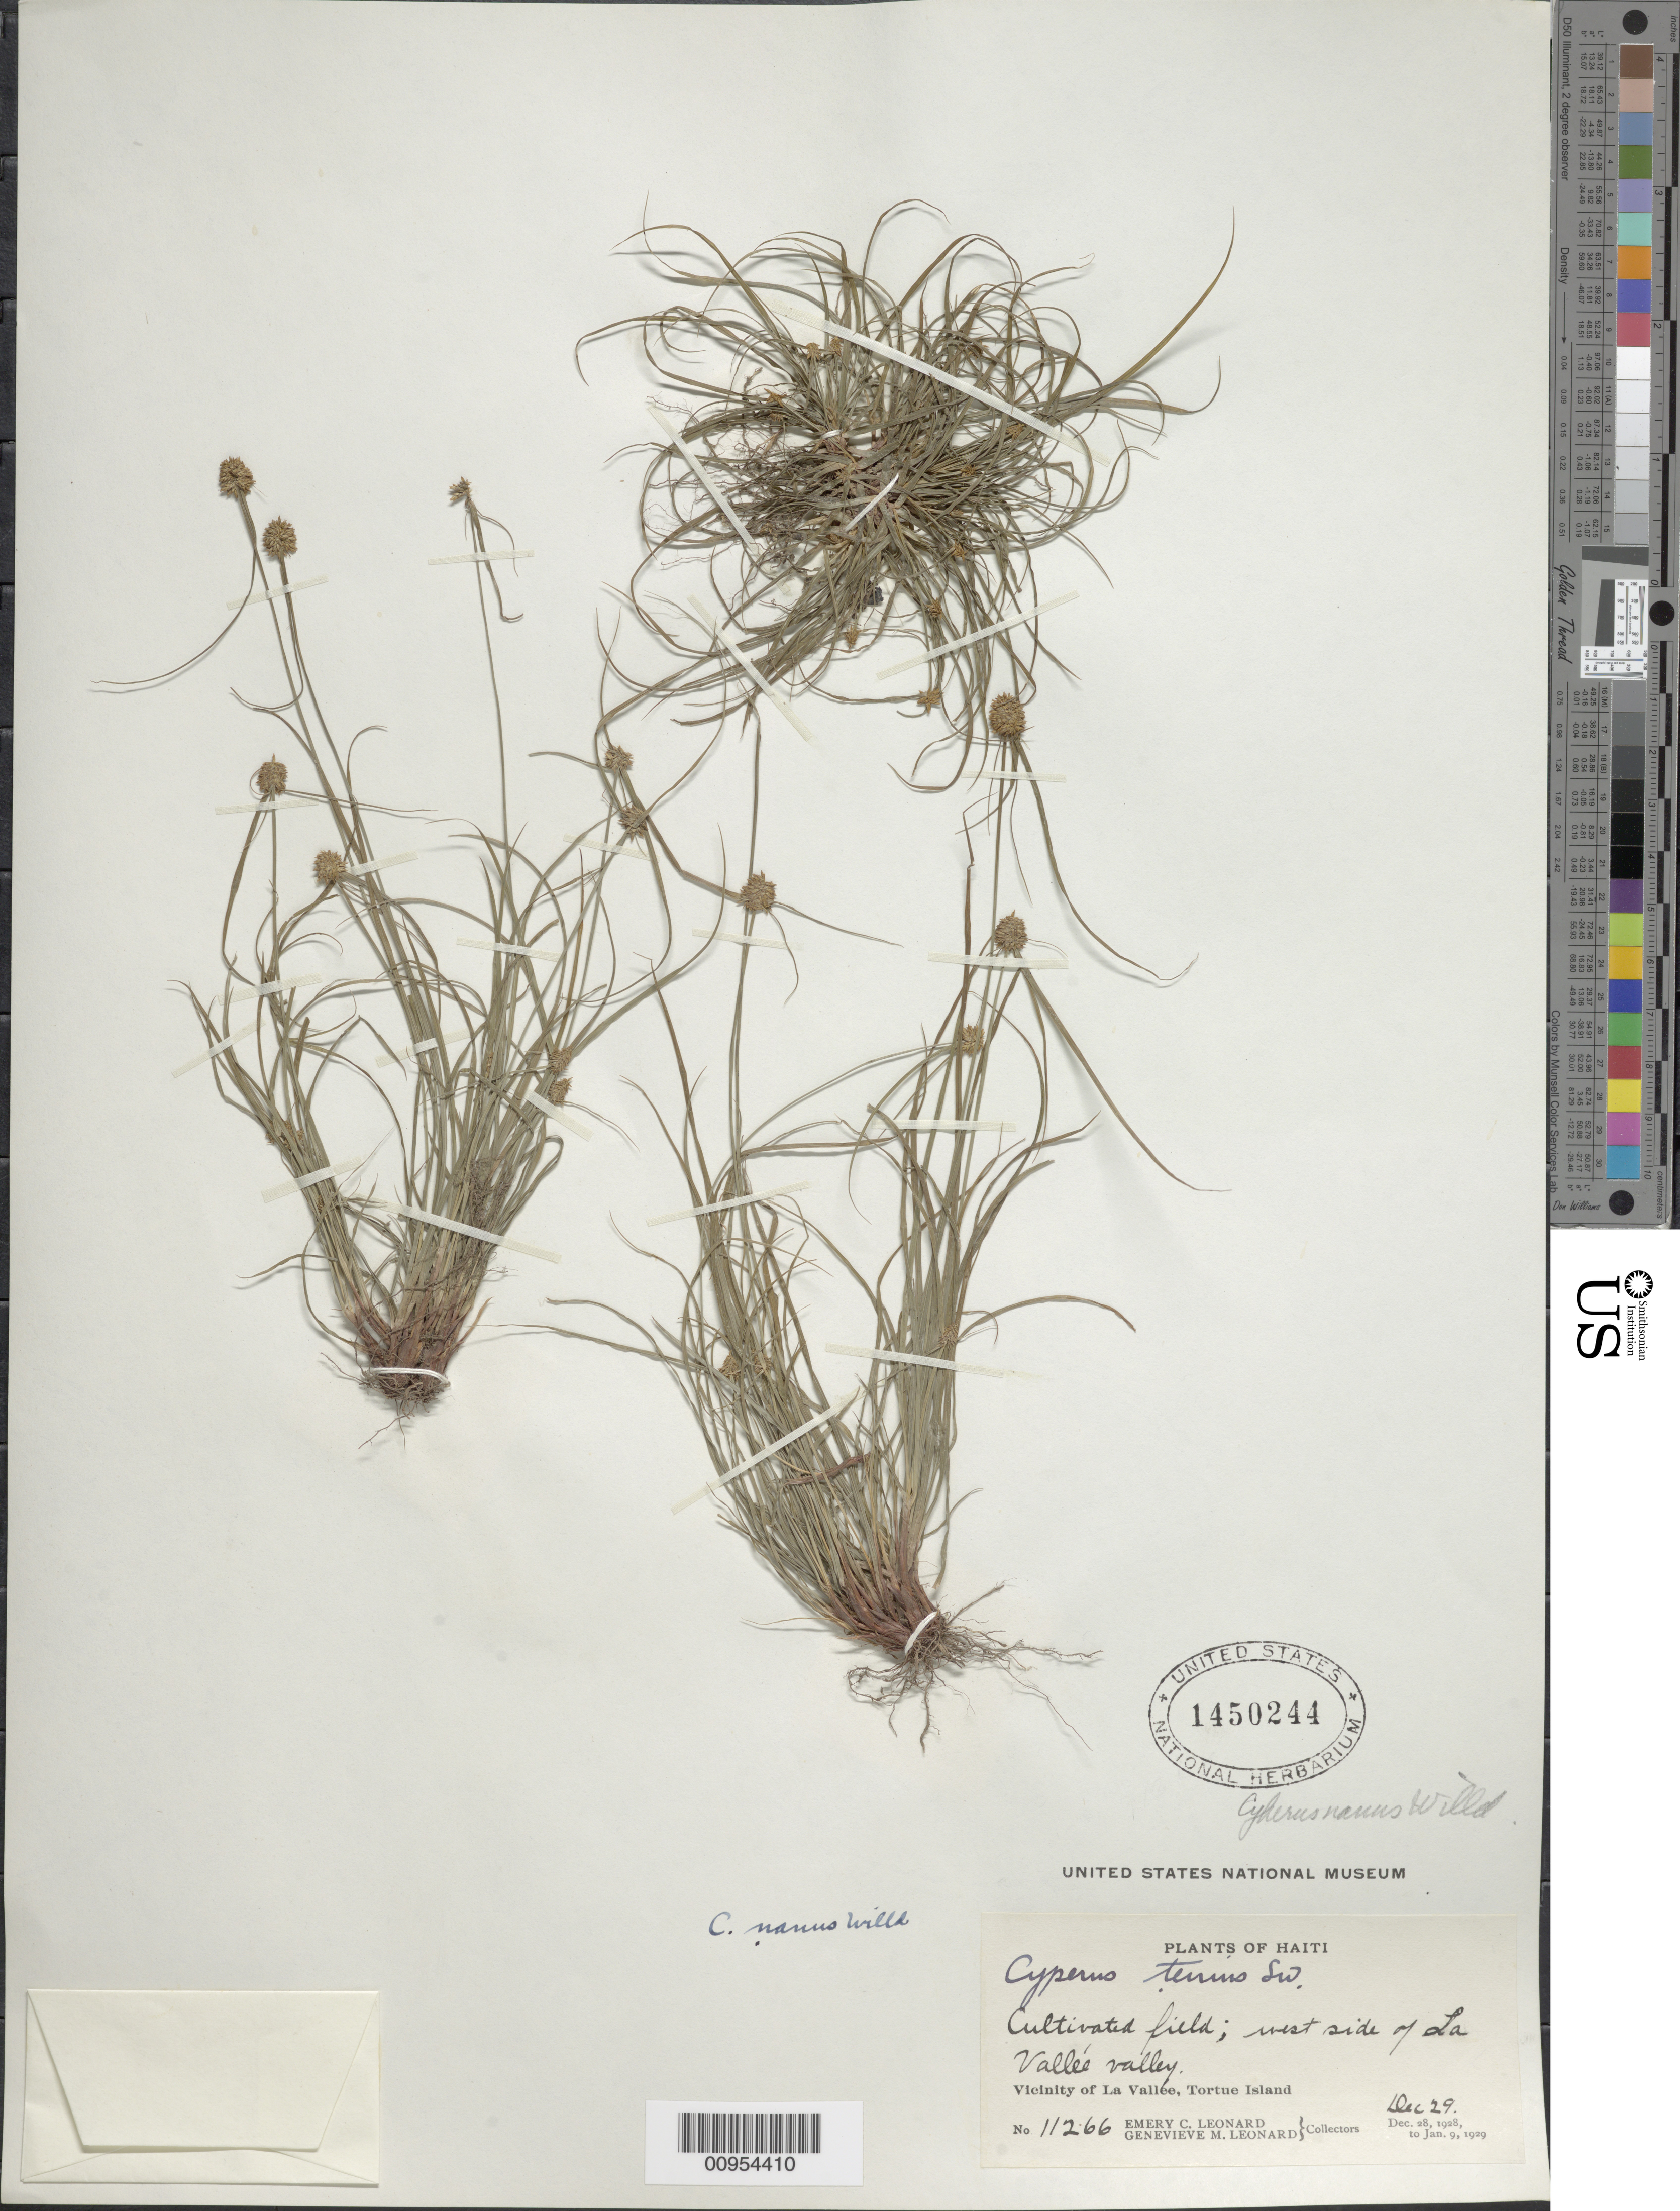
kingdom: Plantae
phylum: Tracheophyta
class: Liliopsida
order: Poales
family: Cyperaceae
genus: Cyperus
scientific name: Cyperus nanus var. nanus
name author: Willd.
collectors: E. C. Leonard & G. M. Leonard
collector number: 11266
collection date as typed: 29 Dec 1928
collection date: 1928-12-29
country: Haiti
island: Tortue Island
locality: Vicinity of La Vallée, cultivated field, west side of La Vallée valley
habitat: Cultivated field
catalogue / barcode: US 1450244